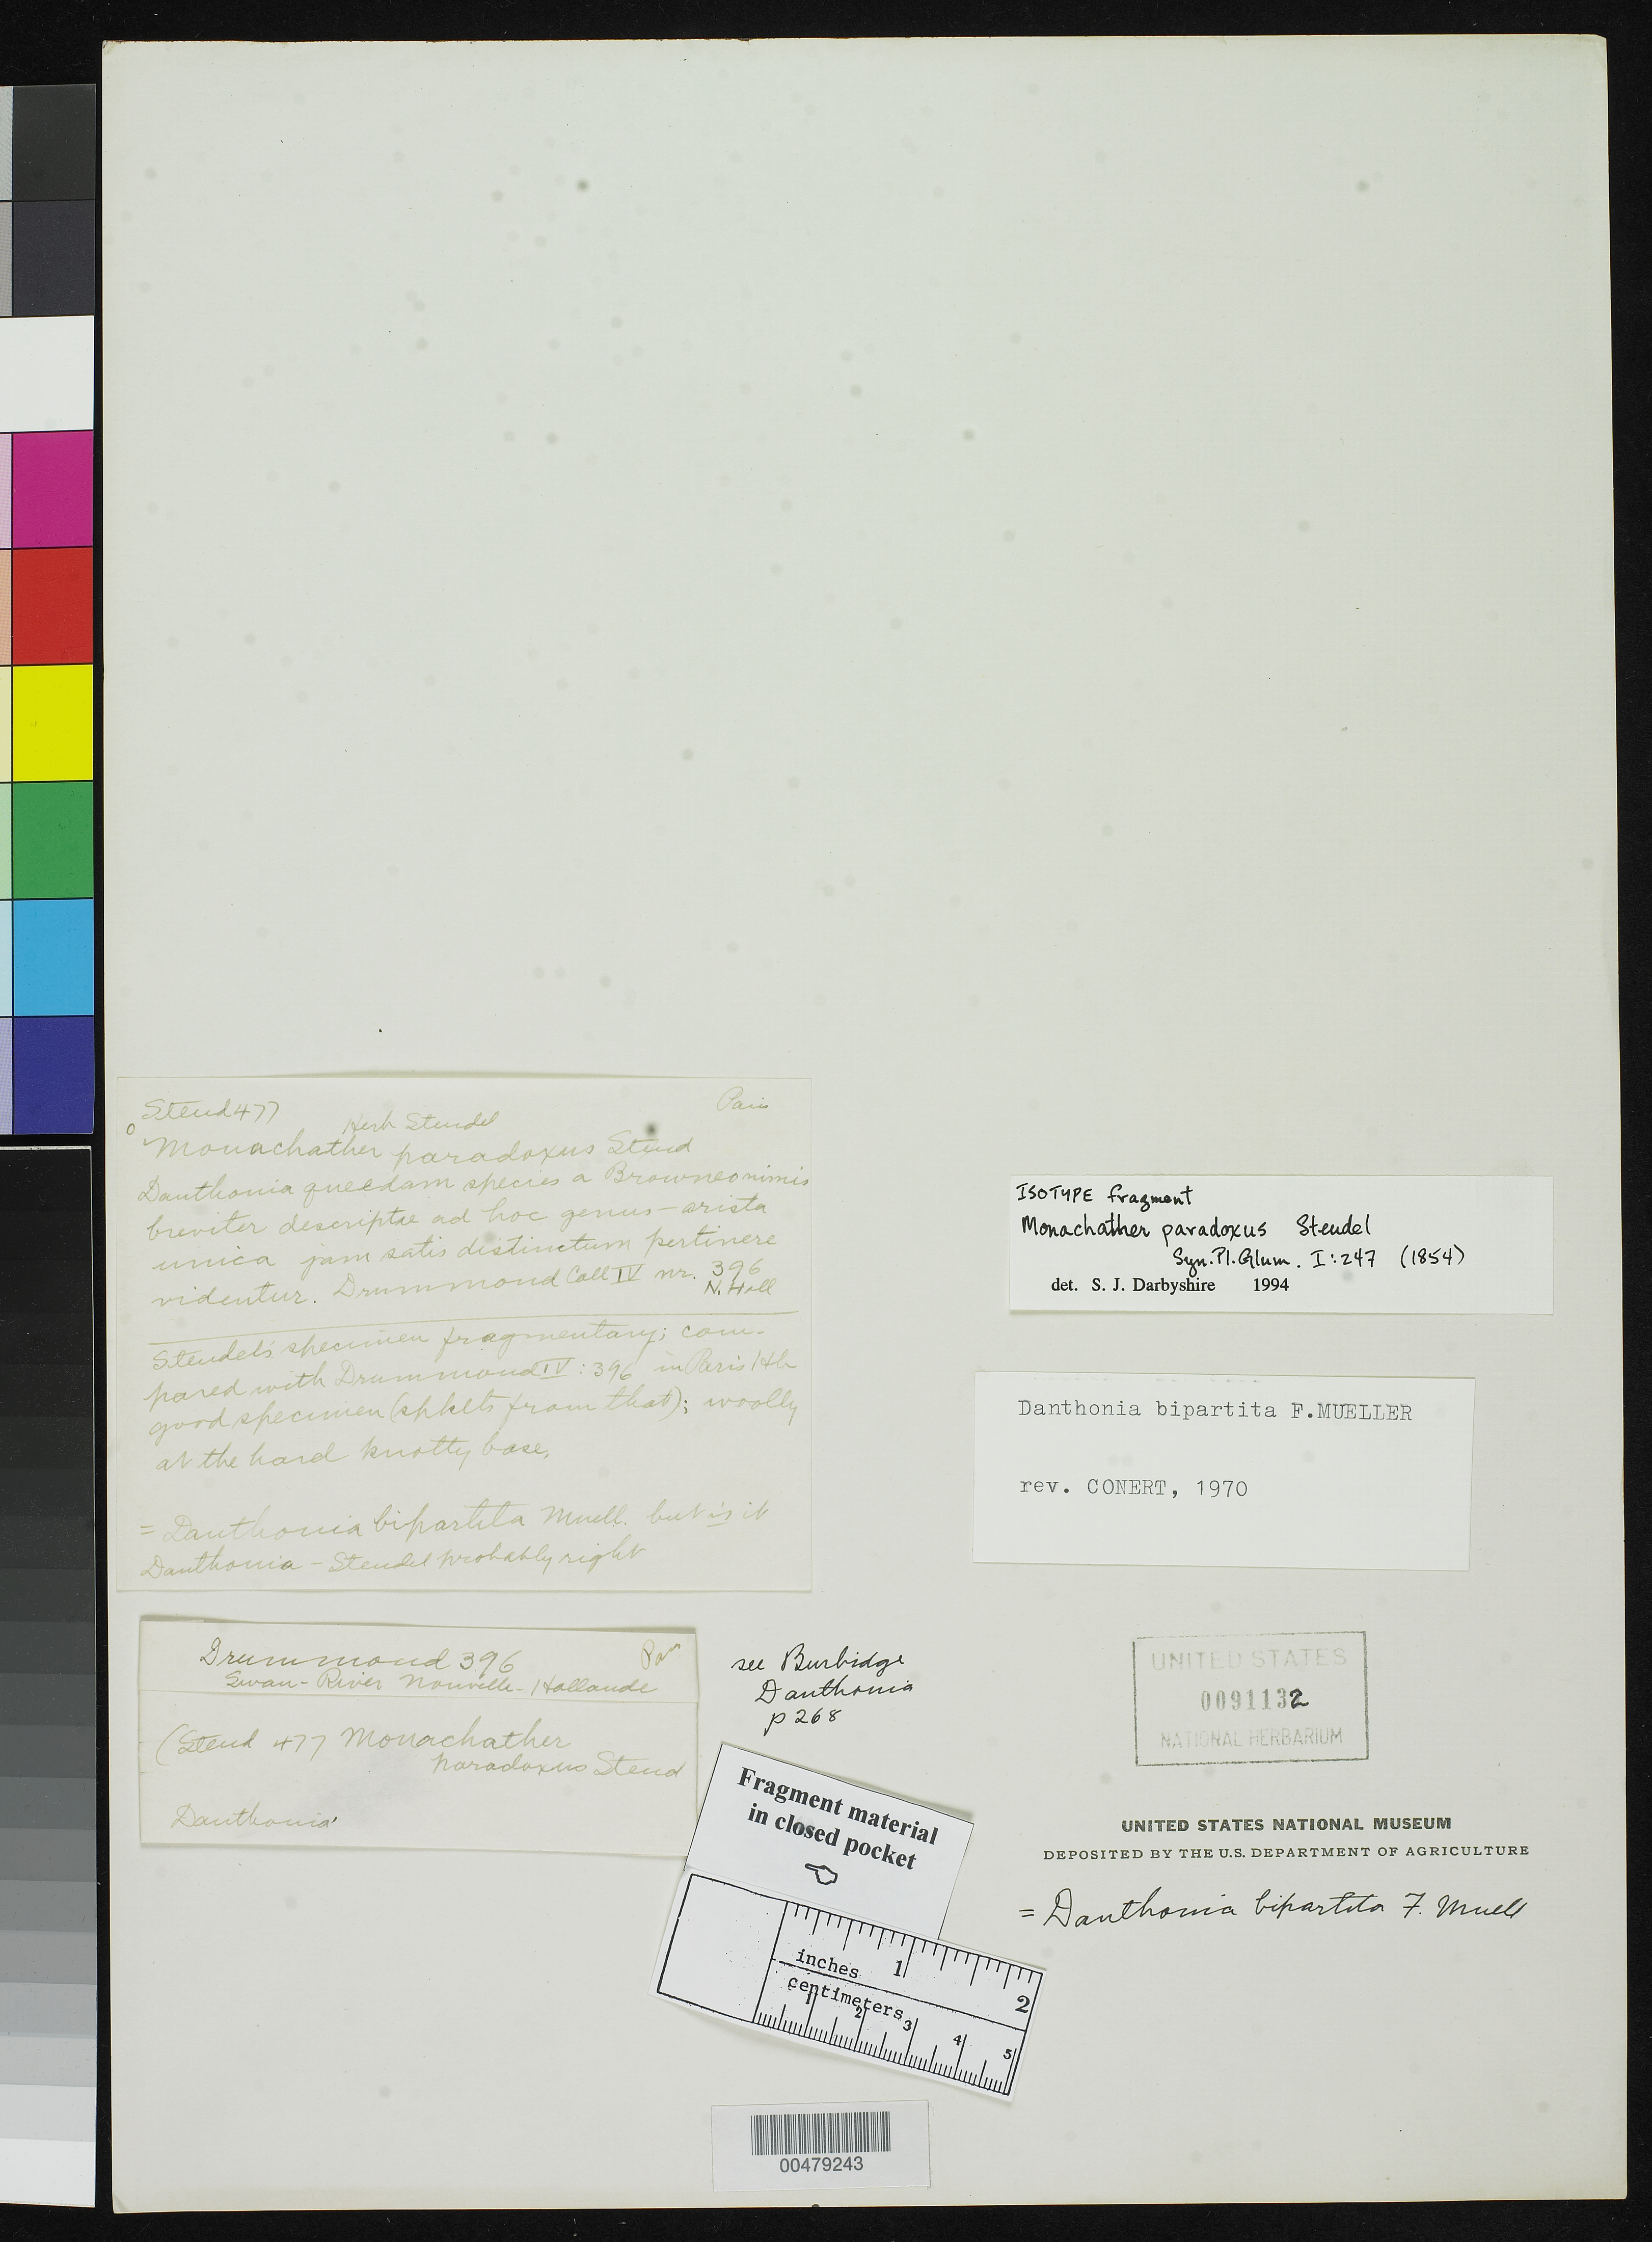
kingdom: Plantae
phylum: Tracheophyta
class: Liliopsida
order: Poales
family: Poaceae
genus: Monachather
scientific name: Monachather paradoxus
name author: Steud.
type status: Type Fragment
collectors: E. G. von Steudel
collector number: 477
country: Australia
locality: Swan River.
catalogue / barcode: US 91132